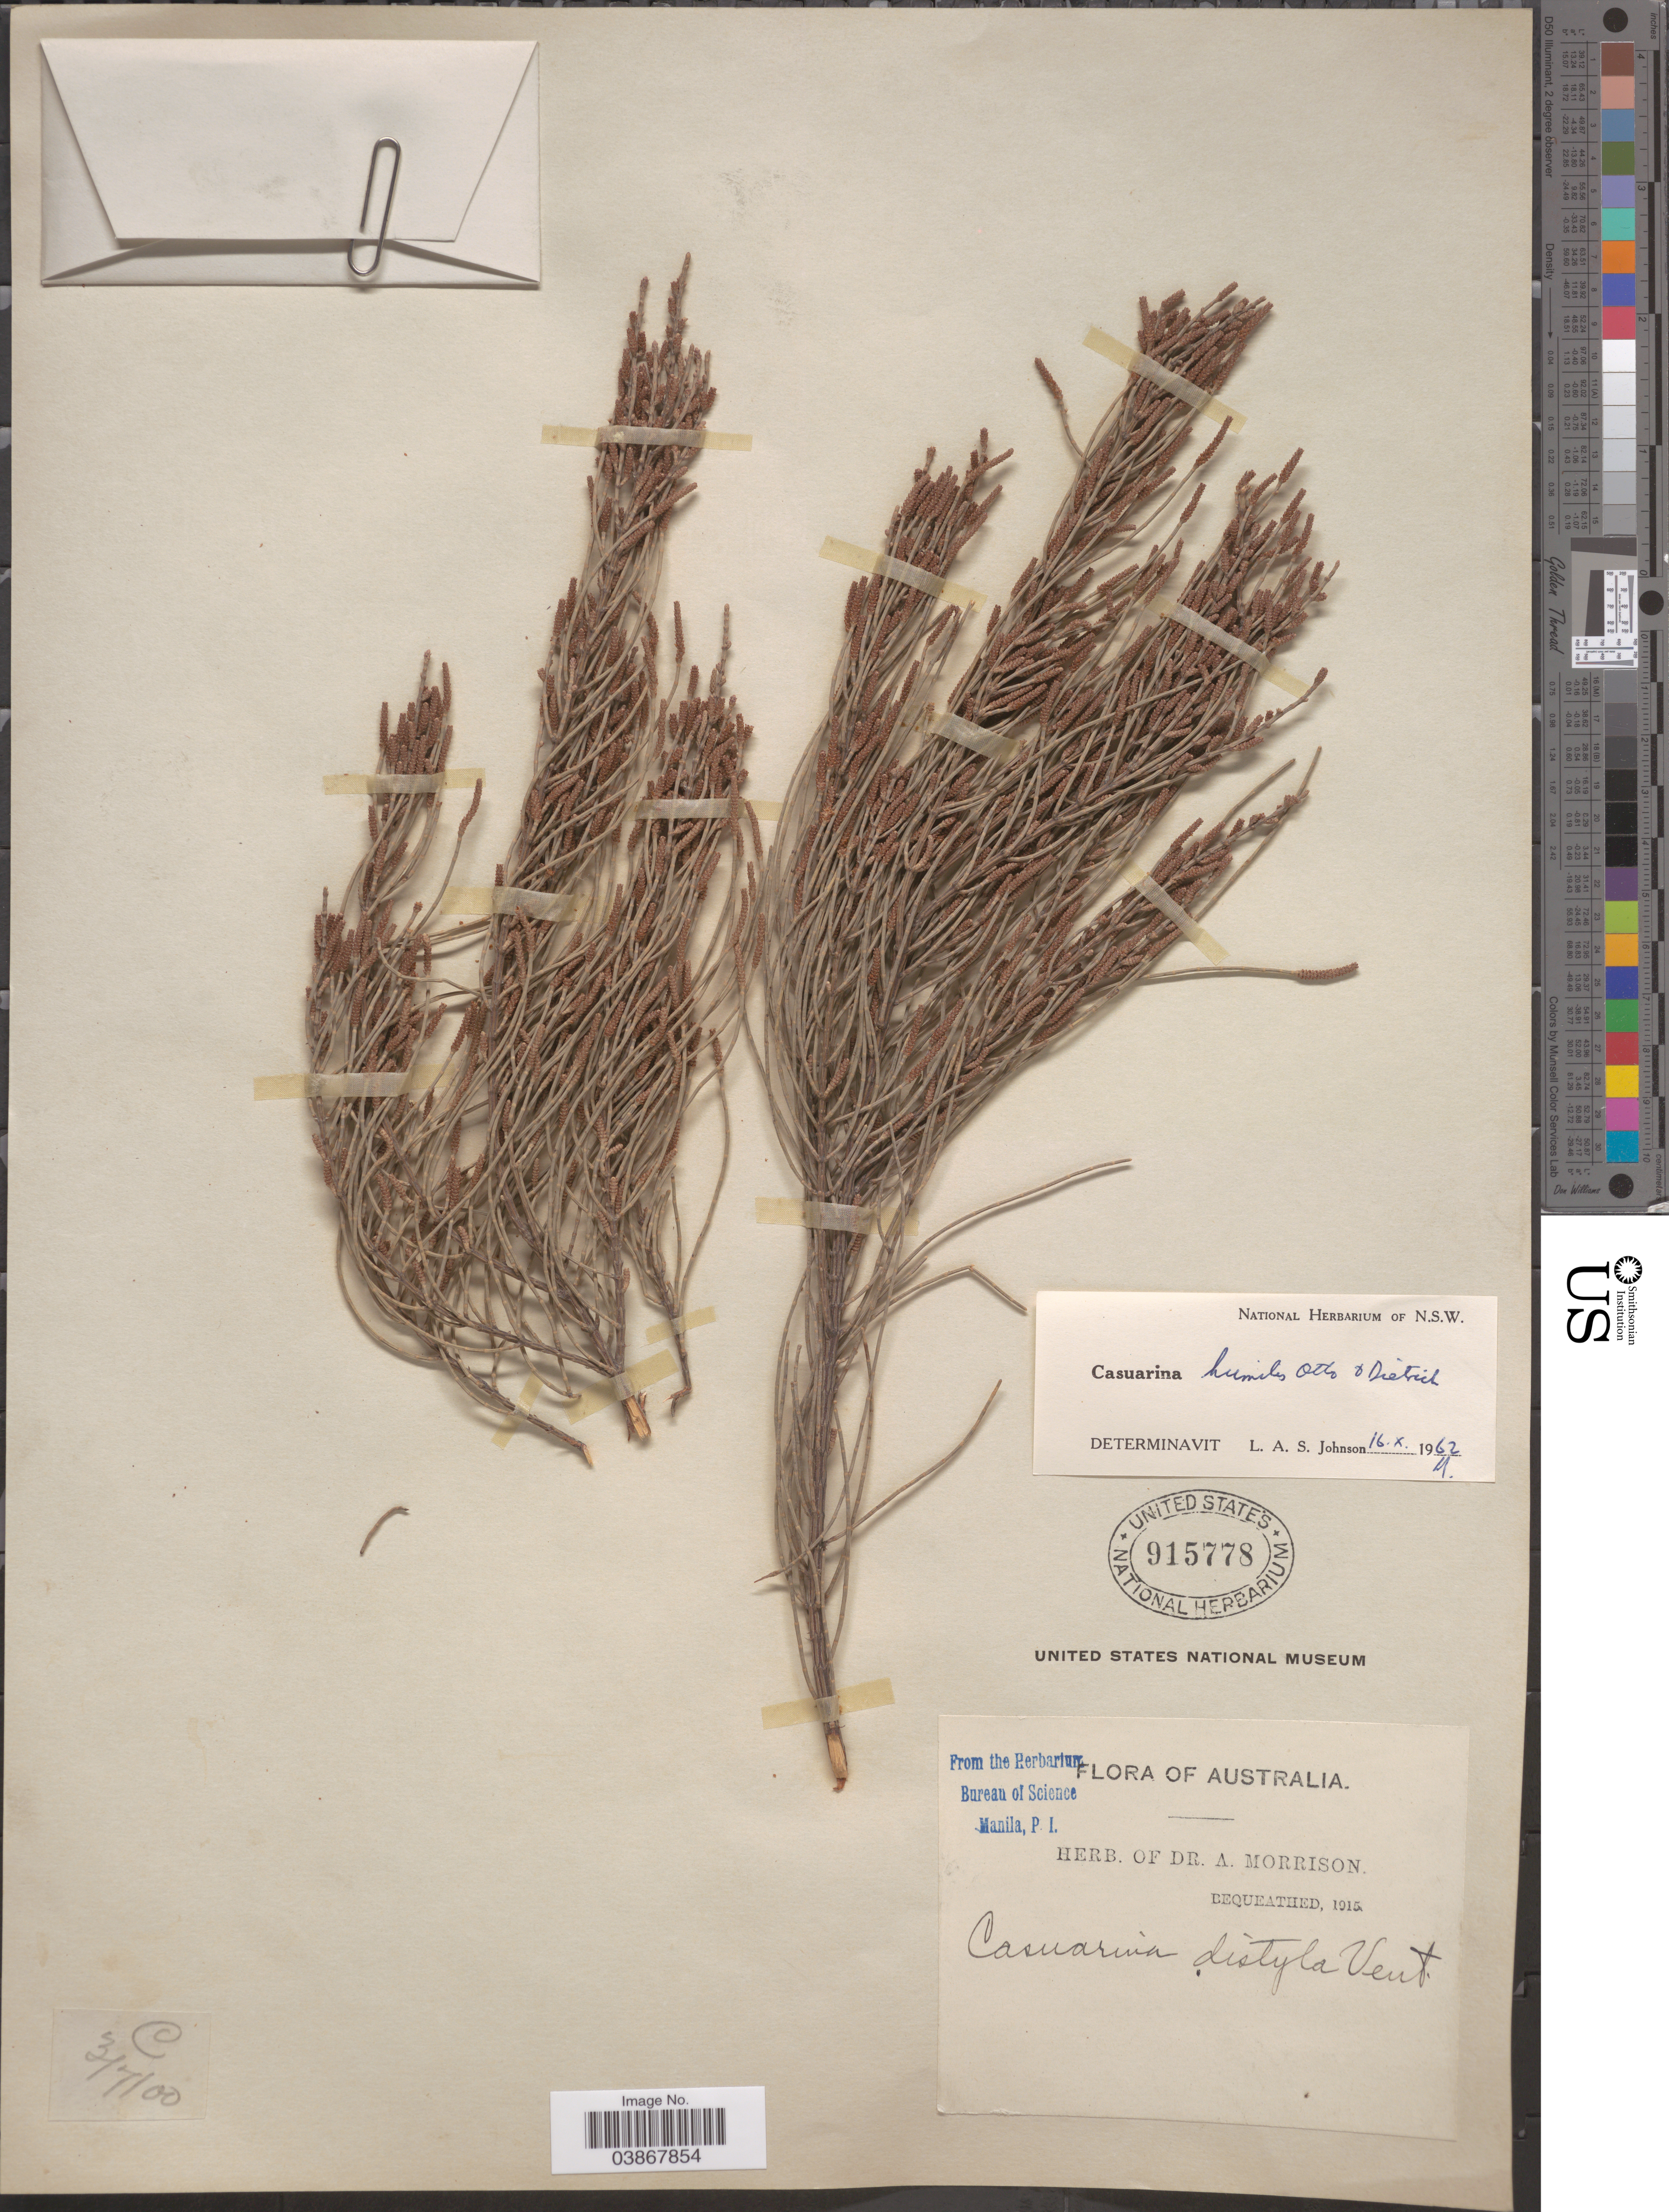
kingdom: Plantae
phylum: Tracheophyta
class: Magnoliopsida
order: Fagales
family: Casuarinaceae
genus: Casuarina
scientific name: Casuarina humilis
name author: Otto & A. Dietr.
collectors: ex herb. Dr. A. Morrison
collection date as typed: Transcribed d/m/y: 3/7/0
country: Australia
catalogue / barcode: US 915778